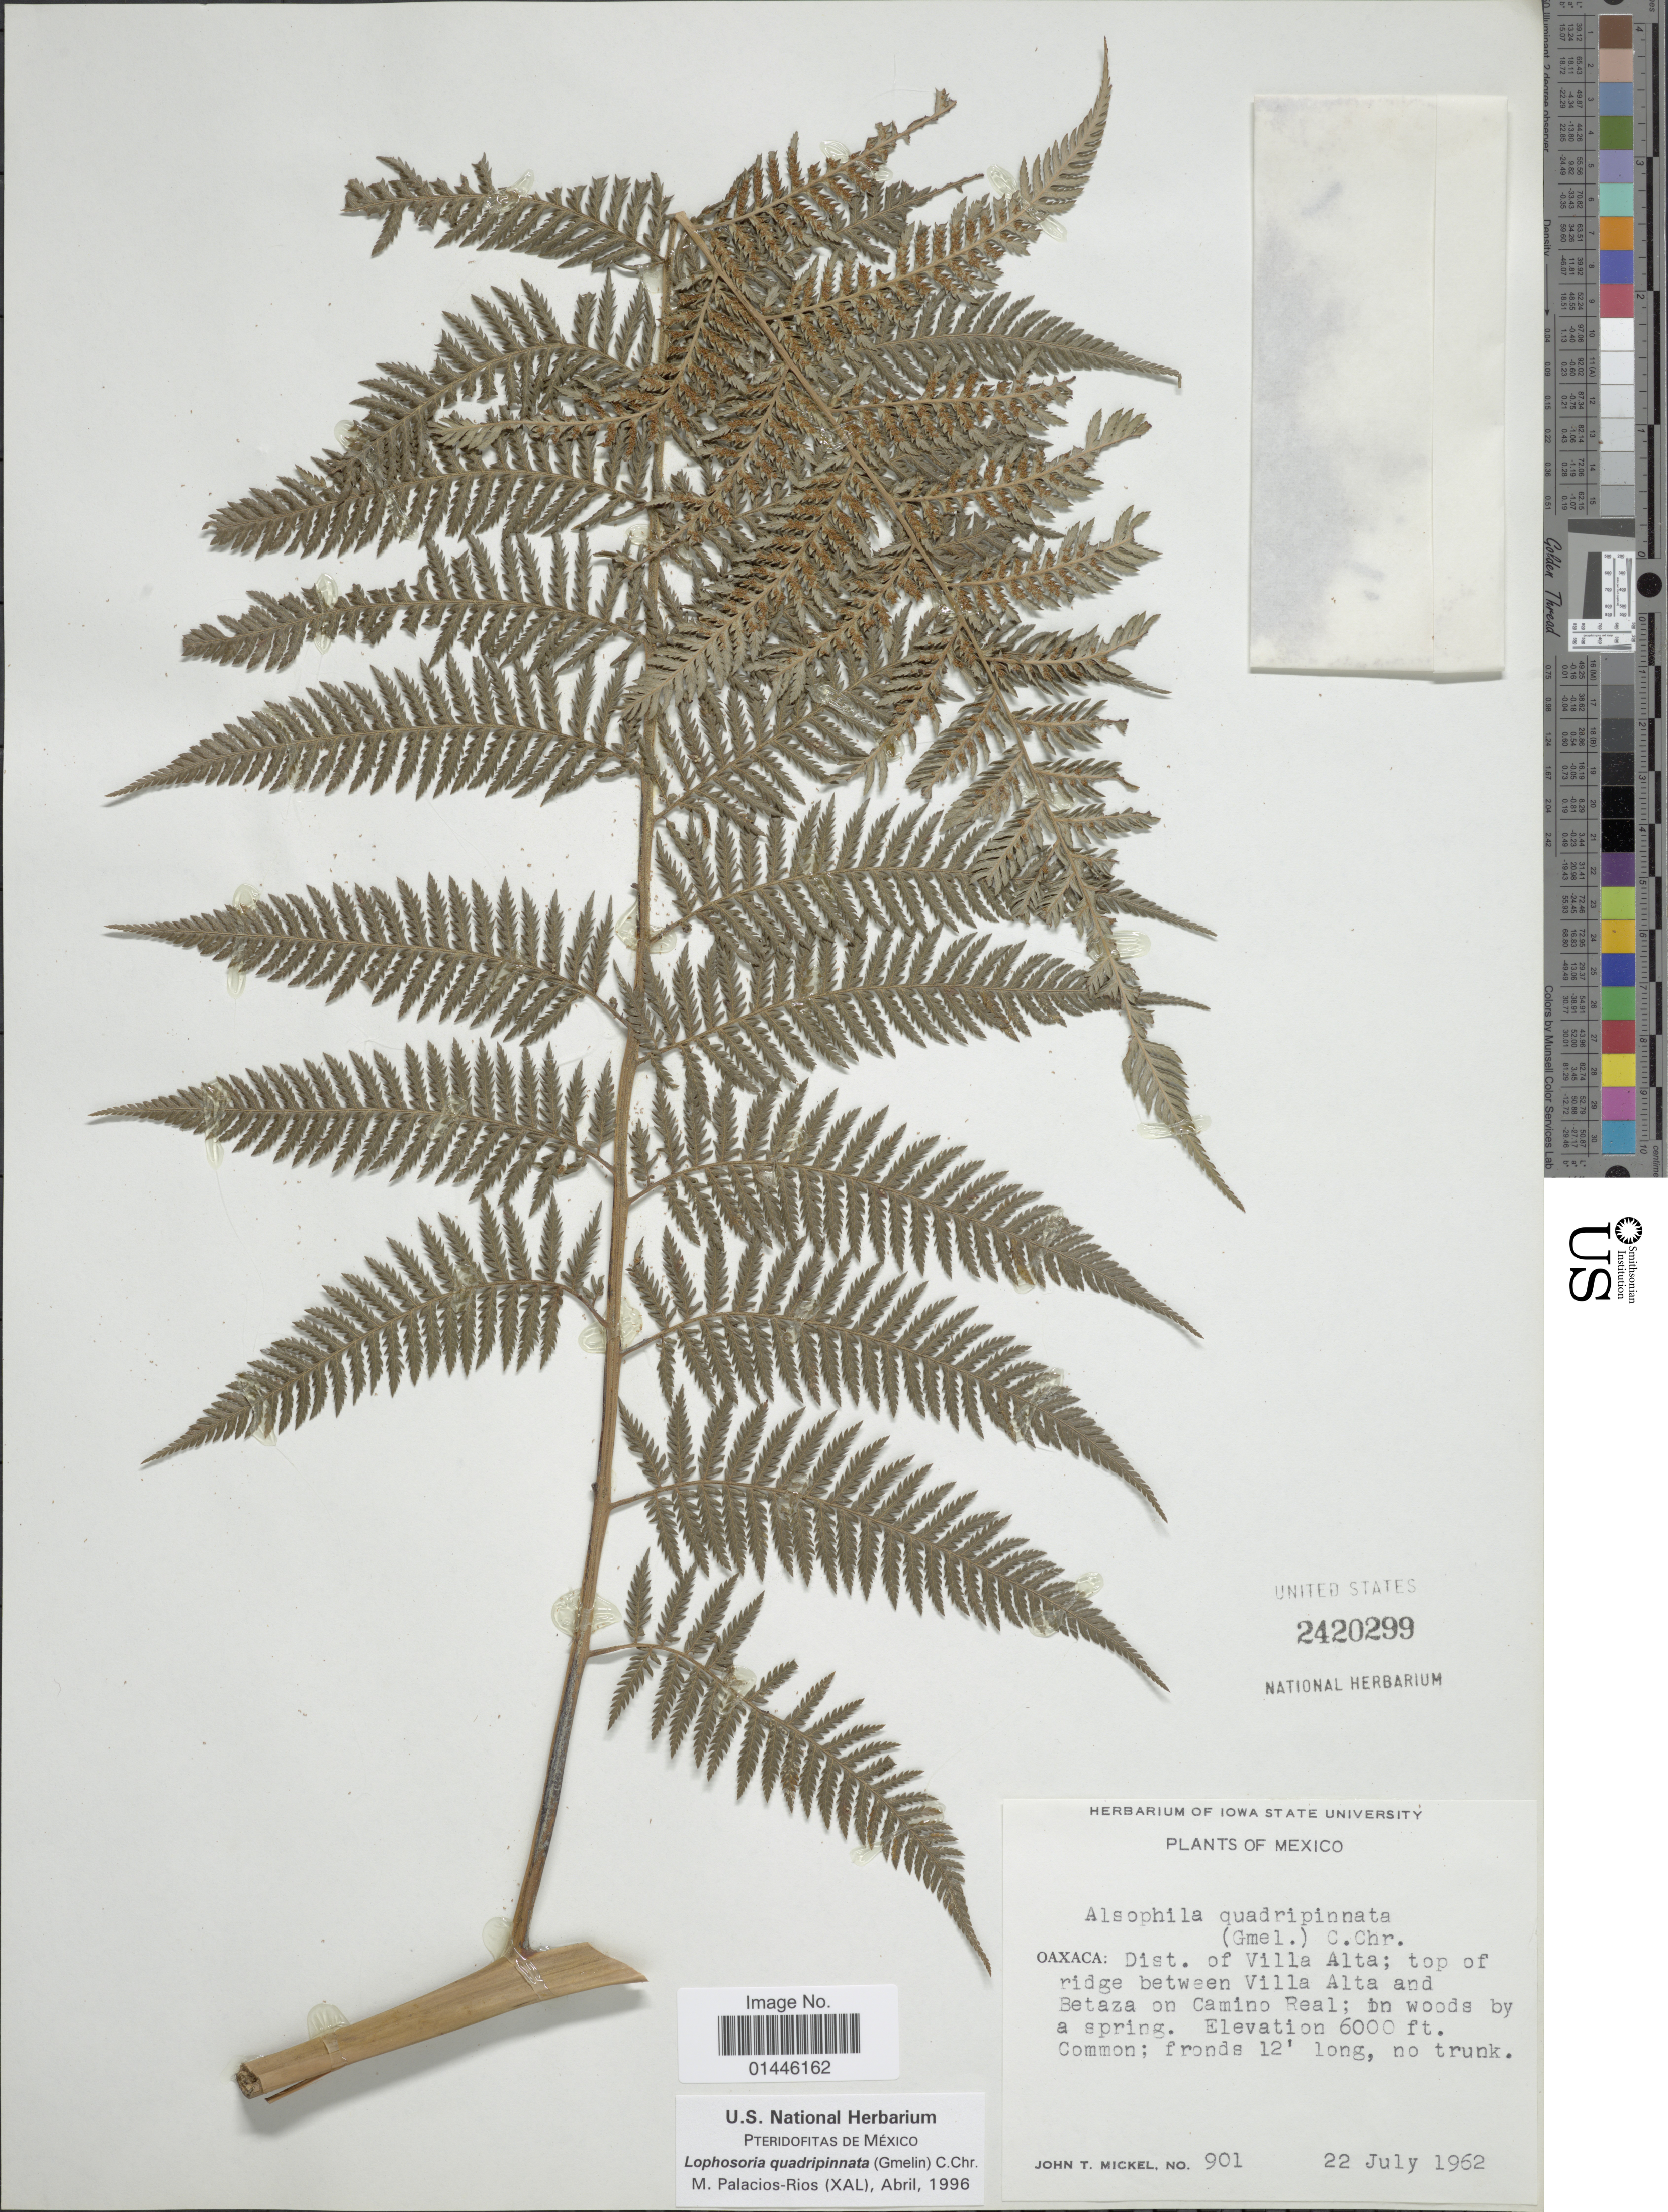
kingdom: Plantae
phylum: Tracheophyta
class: Polypodiopsida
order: Cyatheales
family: Dicksoniaceae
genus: Lophosoria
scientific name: Lophosoria quadripinnata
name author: (J.F. Gmel.) C. Chr.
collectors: J. T. Mickel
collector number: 901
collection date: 1962-07-22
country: Mexico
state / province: Oaxaca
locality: Dist. of Villa Alta; top of ridge between Villa Alta and Betaza on Camino Real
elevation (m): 1829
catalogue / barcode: US 2420299